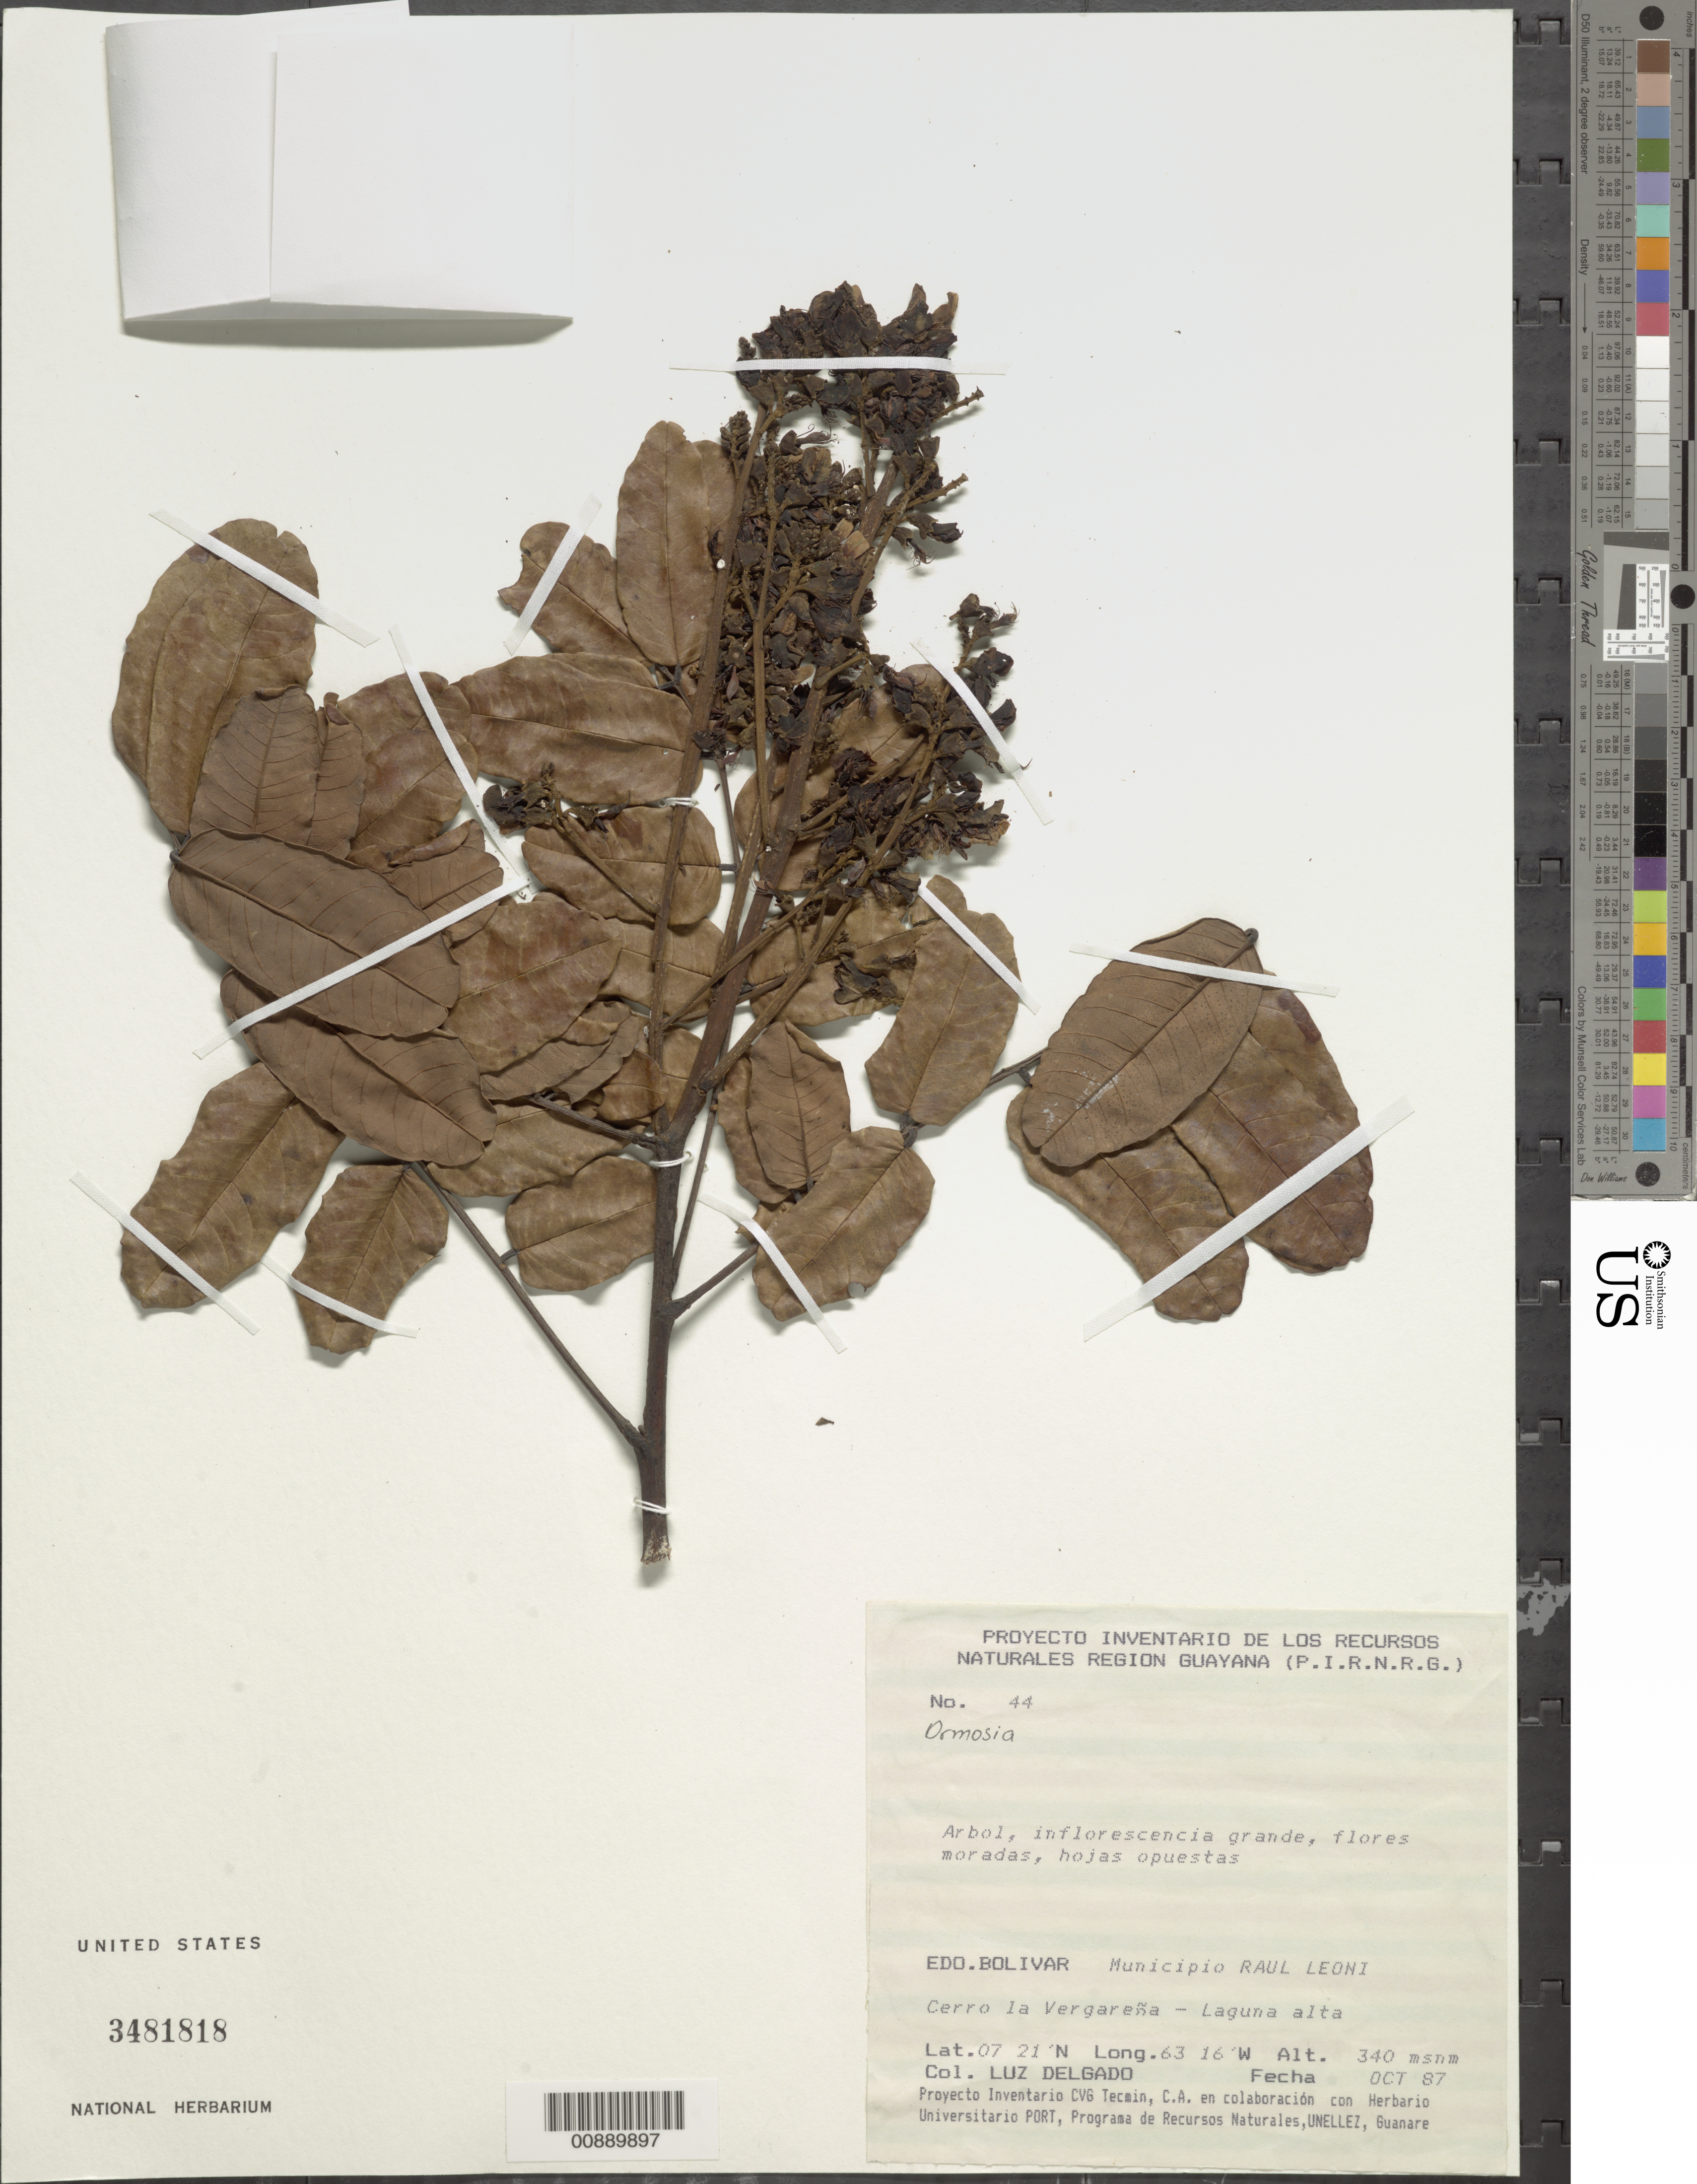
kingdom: Plantae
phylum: Tracheophyta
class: Magnoliopsida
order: Fabales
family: Fabaceae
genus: Ormosia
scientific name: Ormosia sp.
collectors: L. Delgado V.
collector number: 44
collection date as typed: Oct-87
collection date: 1987-10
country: Venezuela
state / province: Bolívar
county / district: Angostura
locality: Mun. Raúl Leoni [=Angostura], Cerro la Vergareña - Laguna alta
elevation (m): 340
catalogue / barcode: US 3481818